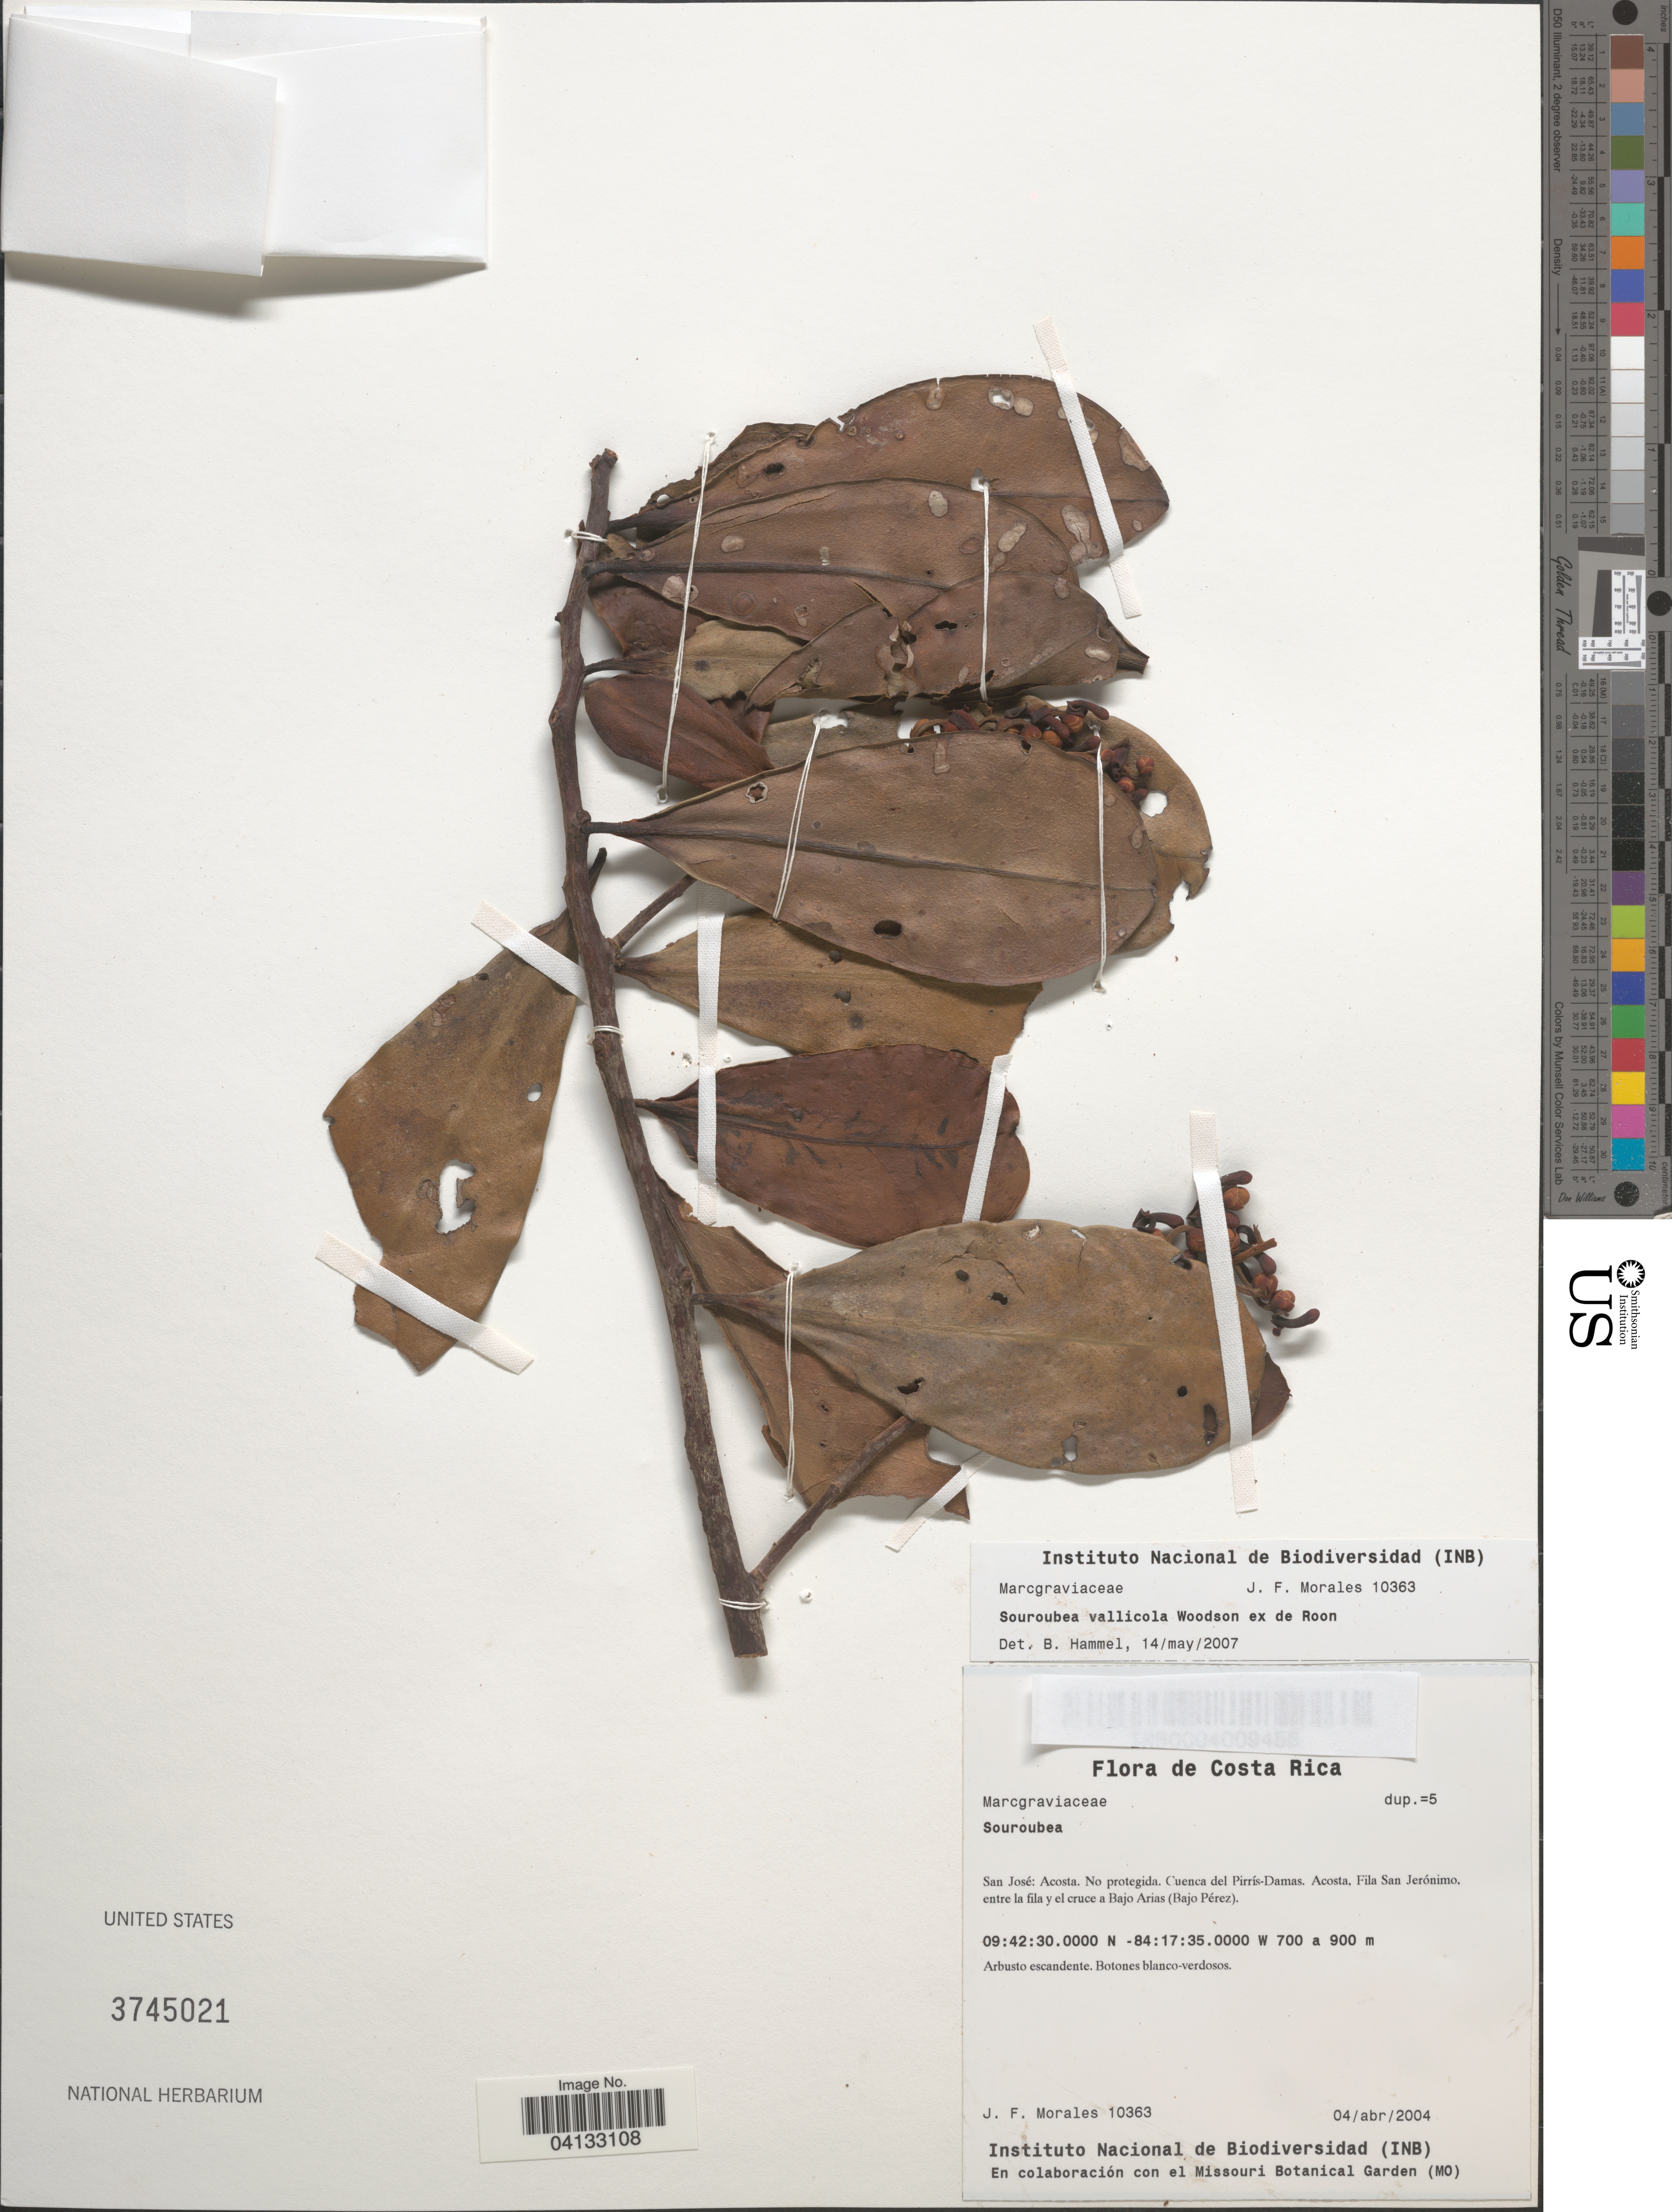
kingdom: Plantae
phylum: Tracheophyta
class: Magnoliopsida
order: Ericales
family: Marcgraviaceae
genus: Souroubea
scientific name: Souroubea vallicola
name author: Woodson ex de Roon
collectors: J. Morales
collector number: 10363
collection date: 2004-04-04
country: Costa Rica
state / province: San José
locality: Acosta. No protegida. Cuenca del Pirrís-Damas. Acosta, Fila San Jerónimo, entre la fila y el cruce a Bajo Arias (Bajo Pérez).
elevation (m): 700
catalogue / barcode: US 3745021